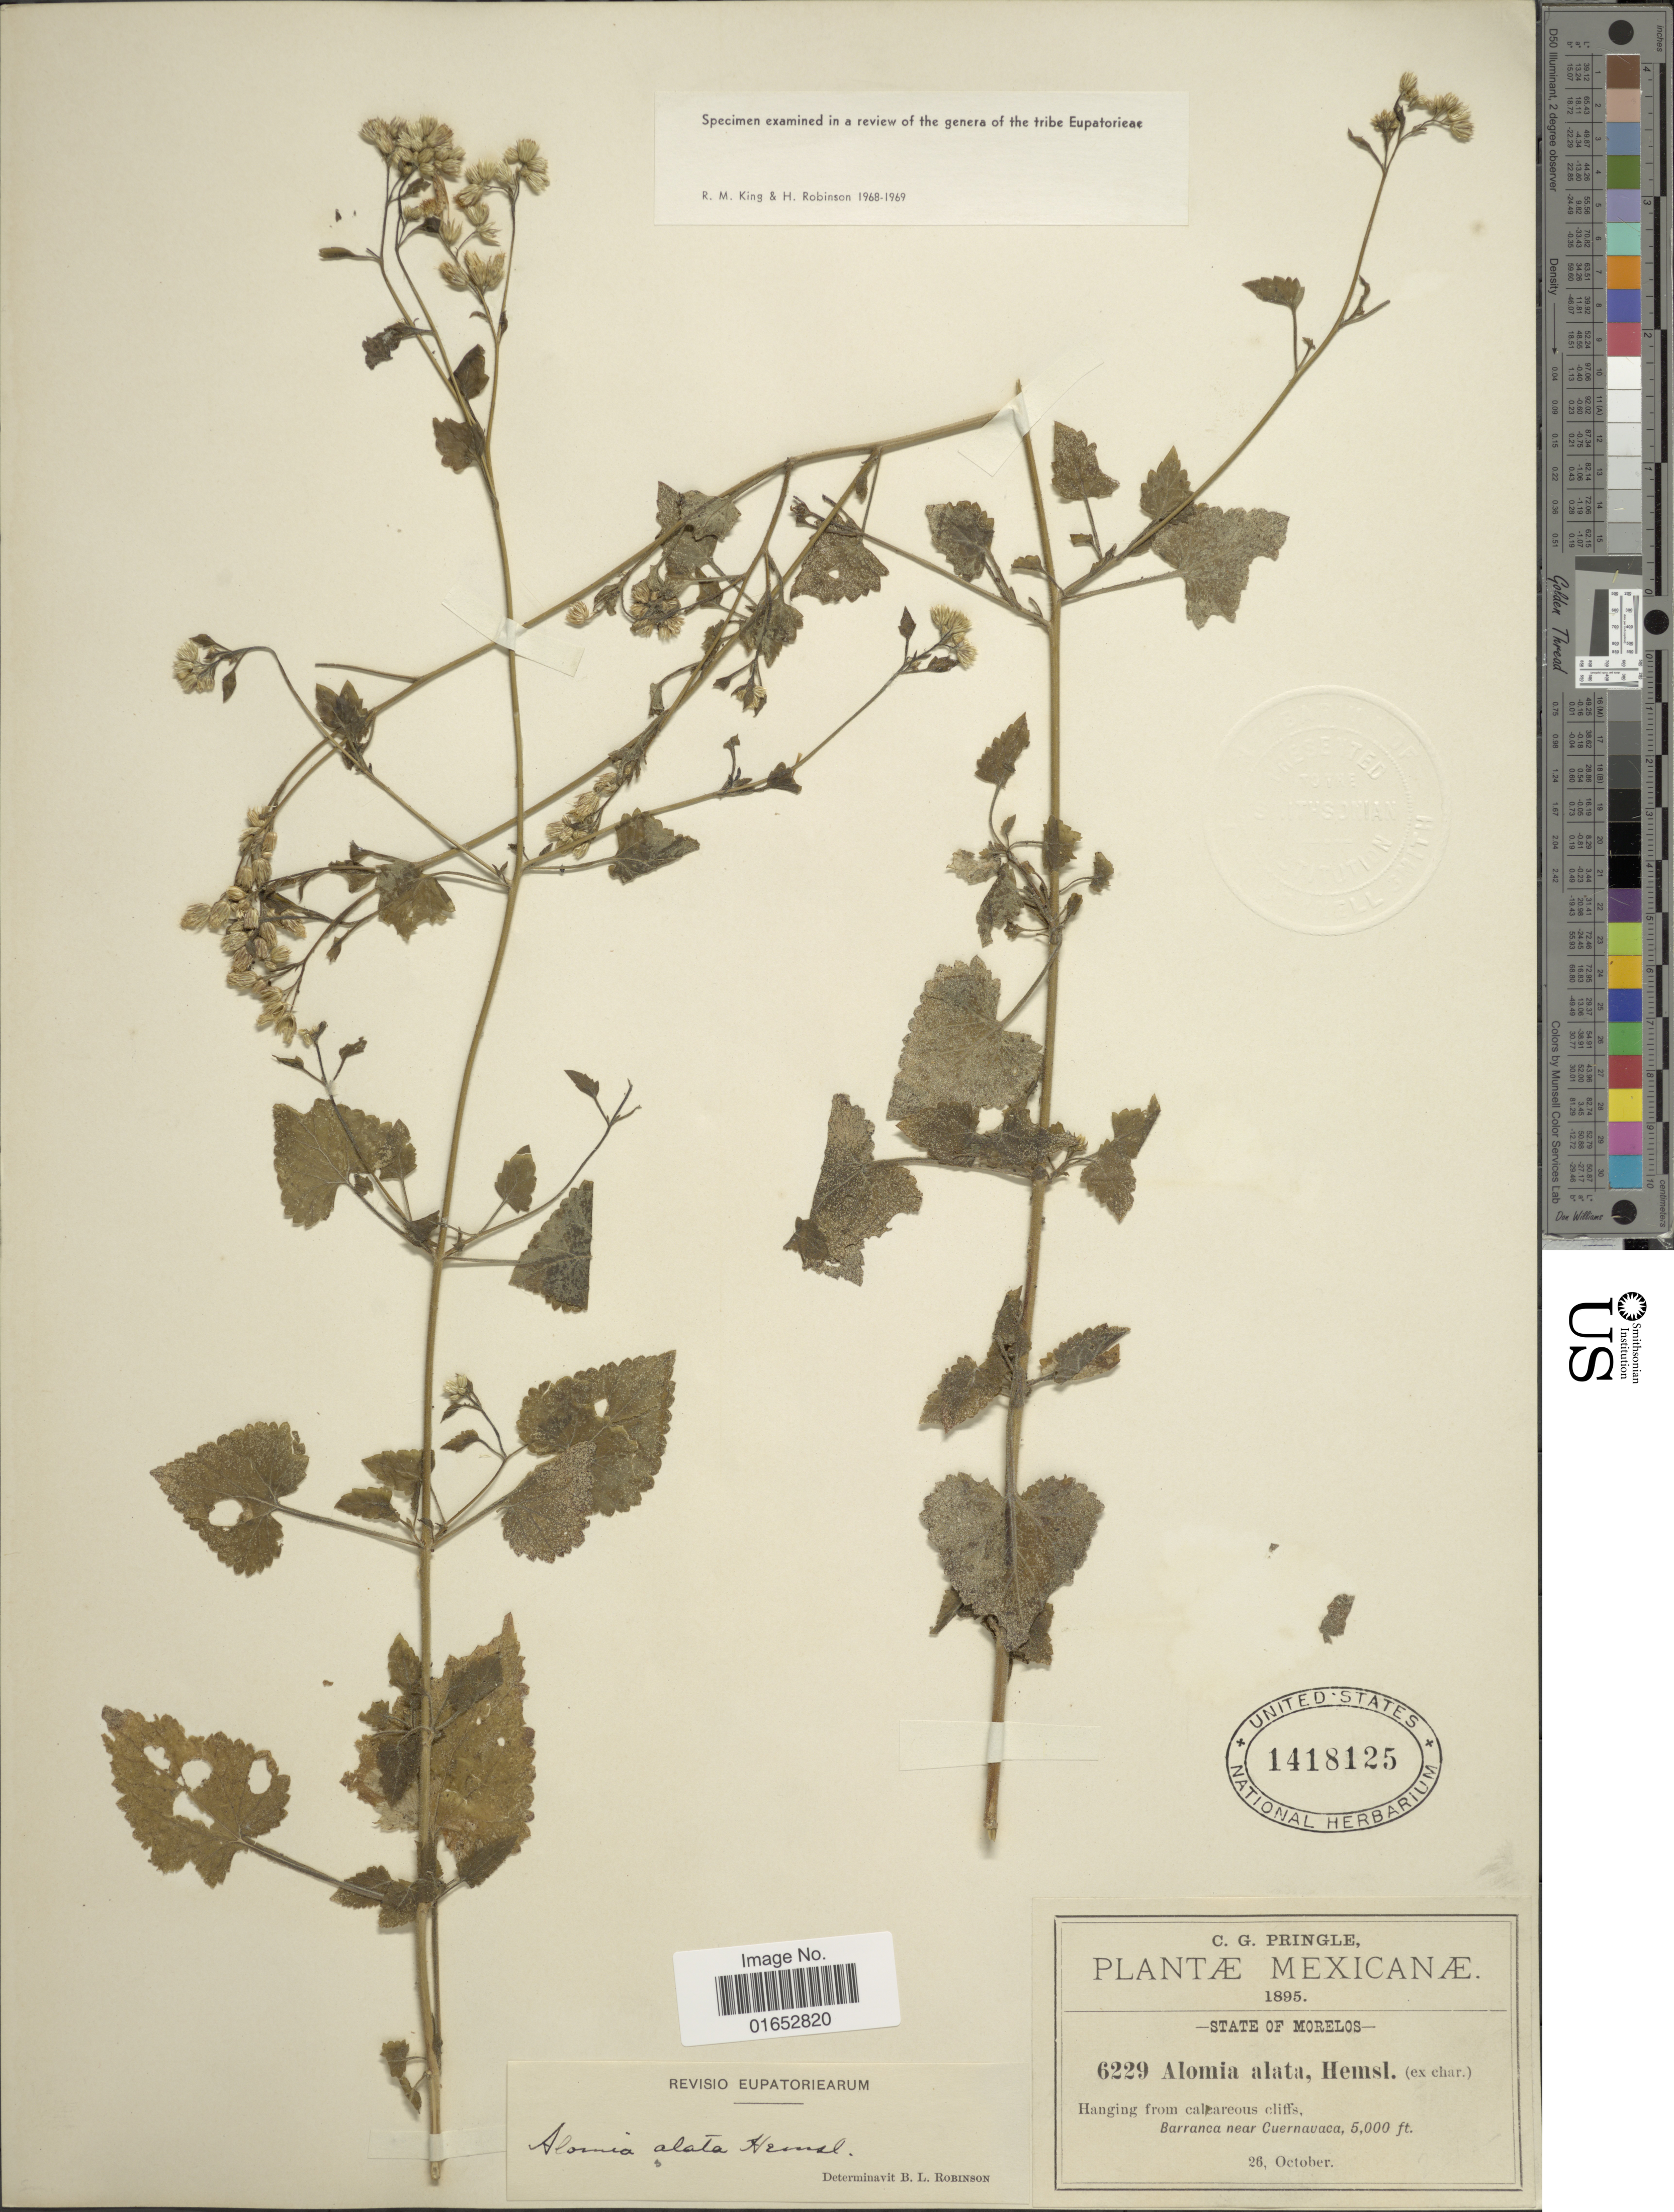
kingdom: Plantae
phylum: Tracheophyta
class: Magnoliopsida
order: Asterales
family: Asteraceae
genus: Alomia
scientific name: Alomia alata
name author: Hemsl.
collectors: C. G. Pringle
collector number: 6229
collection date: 1895-10-26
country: Mexico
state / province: Morelos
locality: Hanging from calcareous cliffs, Barranca near Cuernavaca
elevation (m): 1524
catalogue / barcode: US 1418125